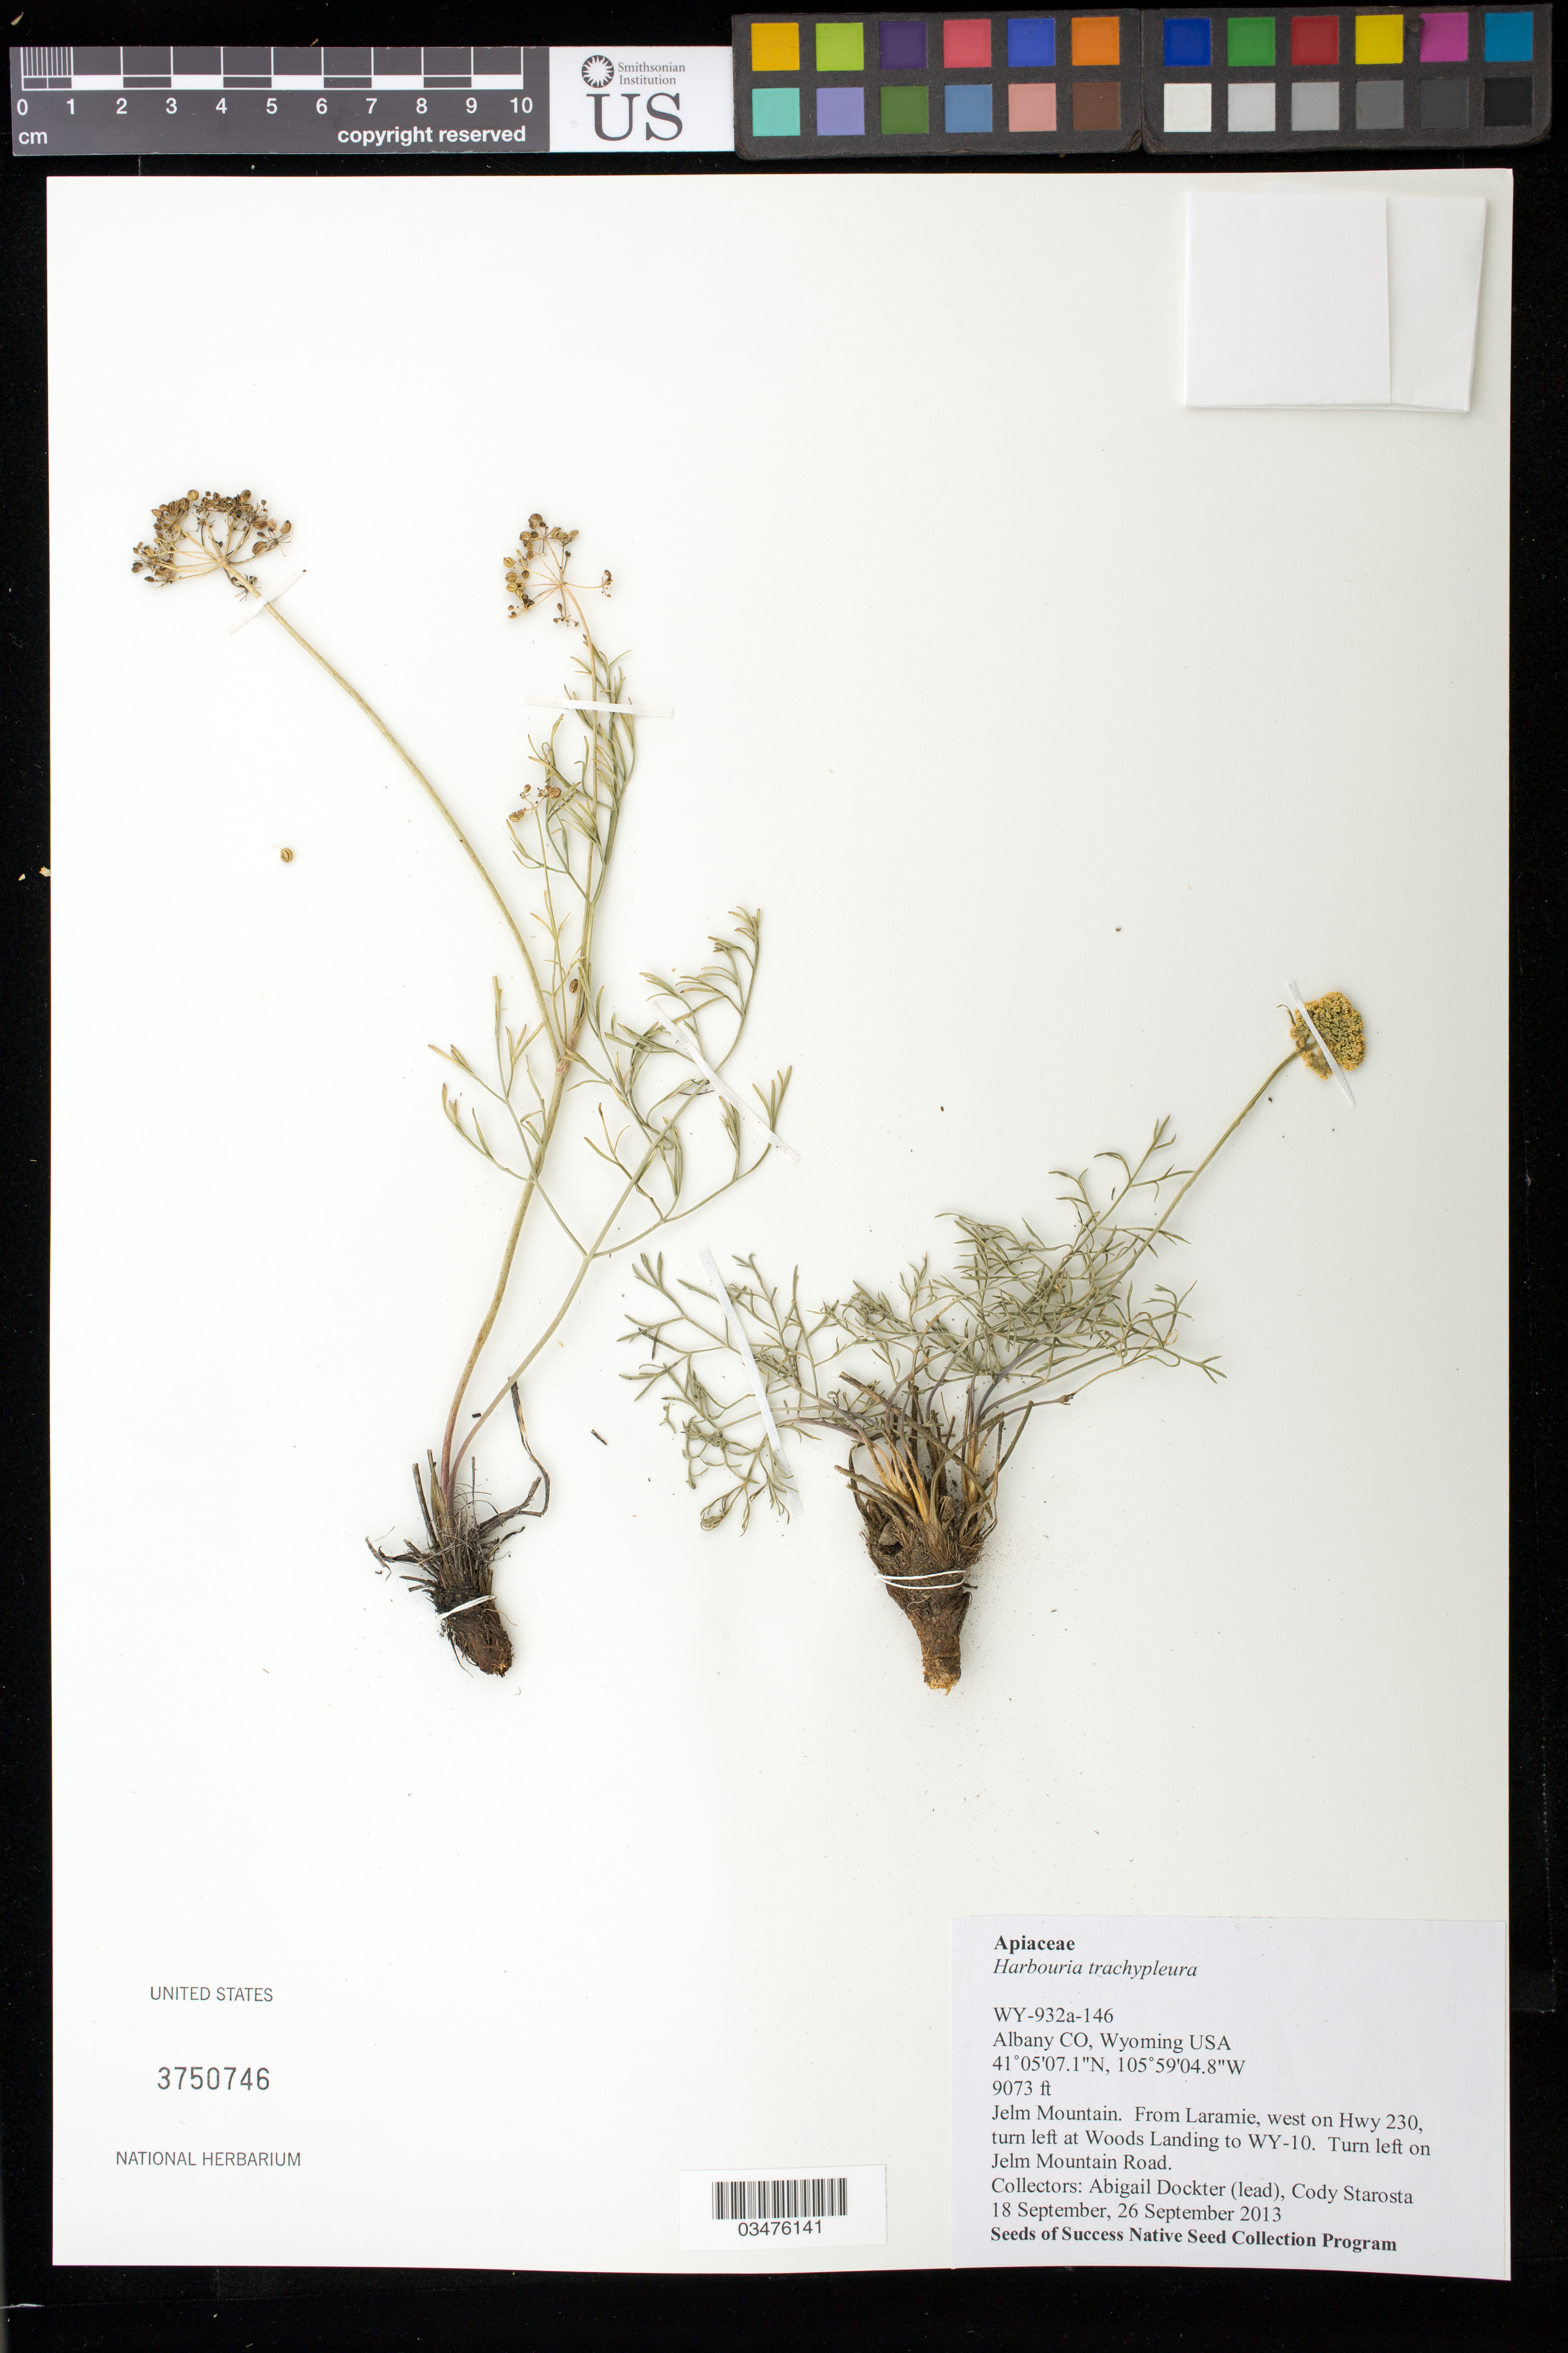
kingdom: Plantae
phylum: Tracheophyta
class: Magnoliopsida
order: Apiales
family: Apiaceae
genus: Harbouria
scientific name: Harbouria trachypleura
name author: (A. Gray) J.M. Coult. & Rose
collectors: A. Dockter & C. Starosta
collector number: WY932A-146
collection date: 2013-09-18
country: United States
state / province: Wyoming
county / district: Albany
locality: Jelm Mountain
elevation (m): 2765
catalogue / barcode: US 3750746